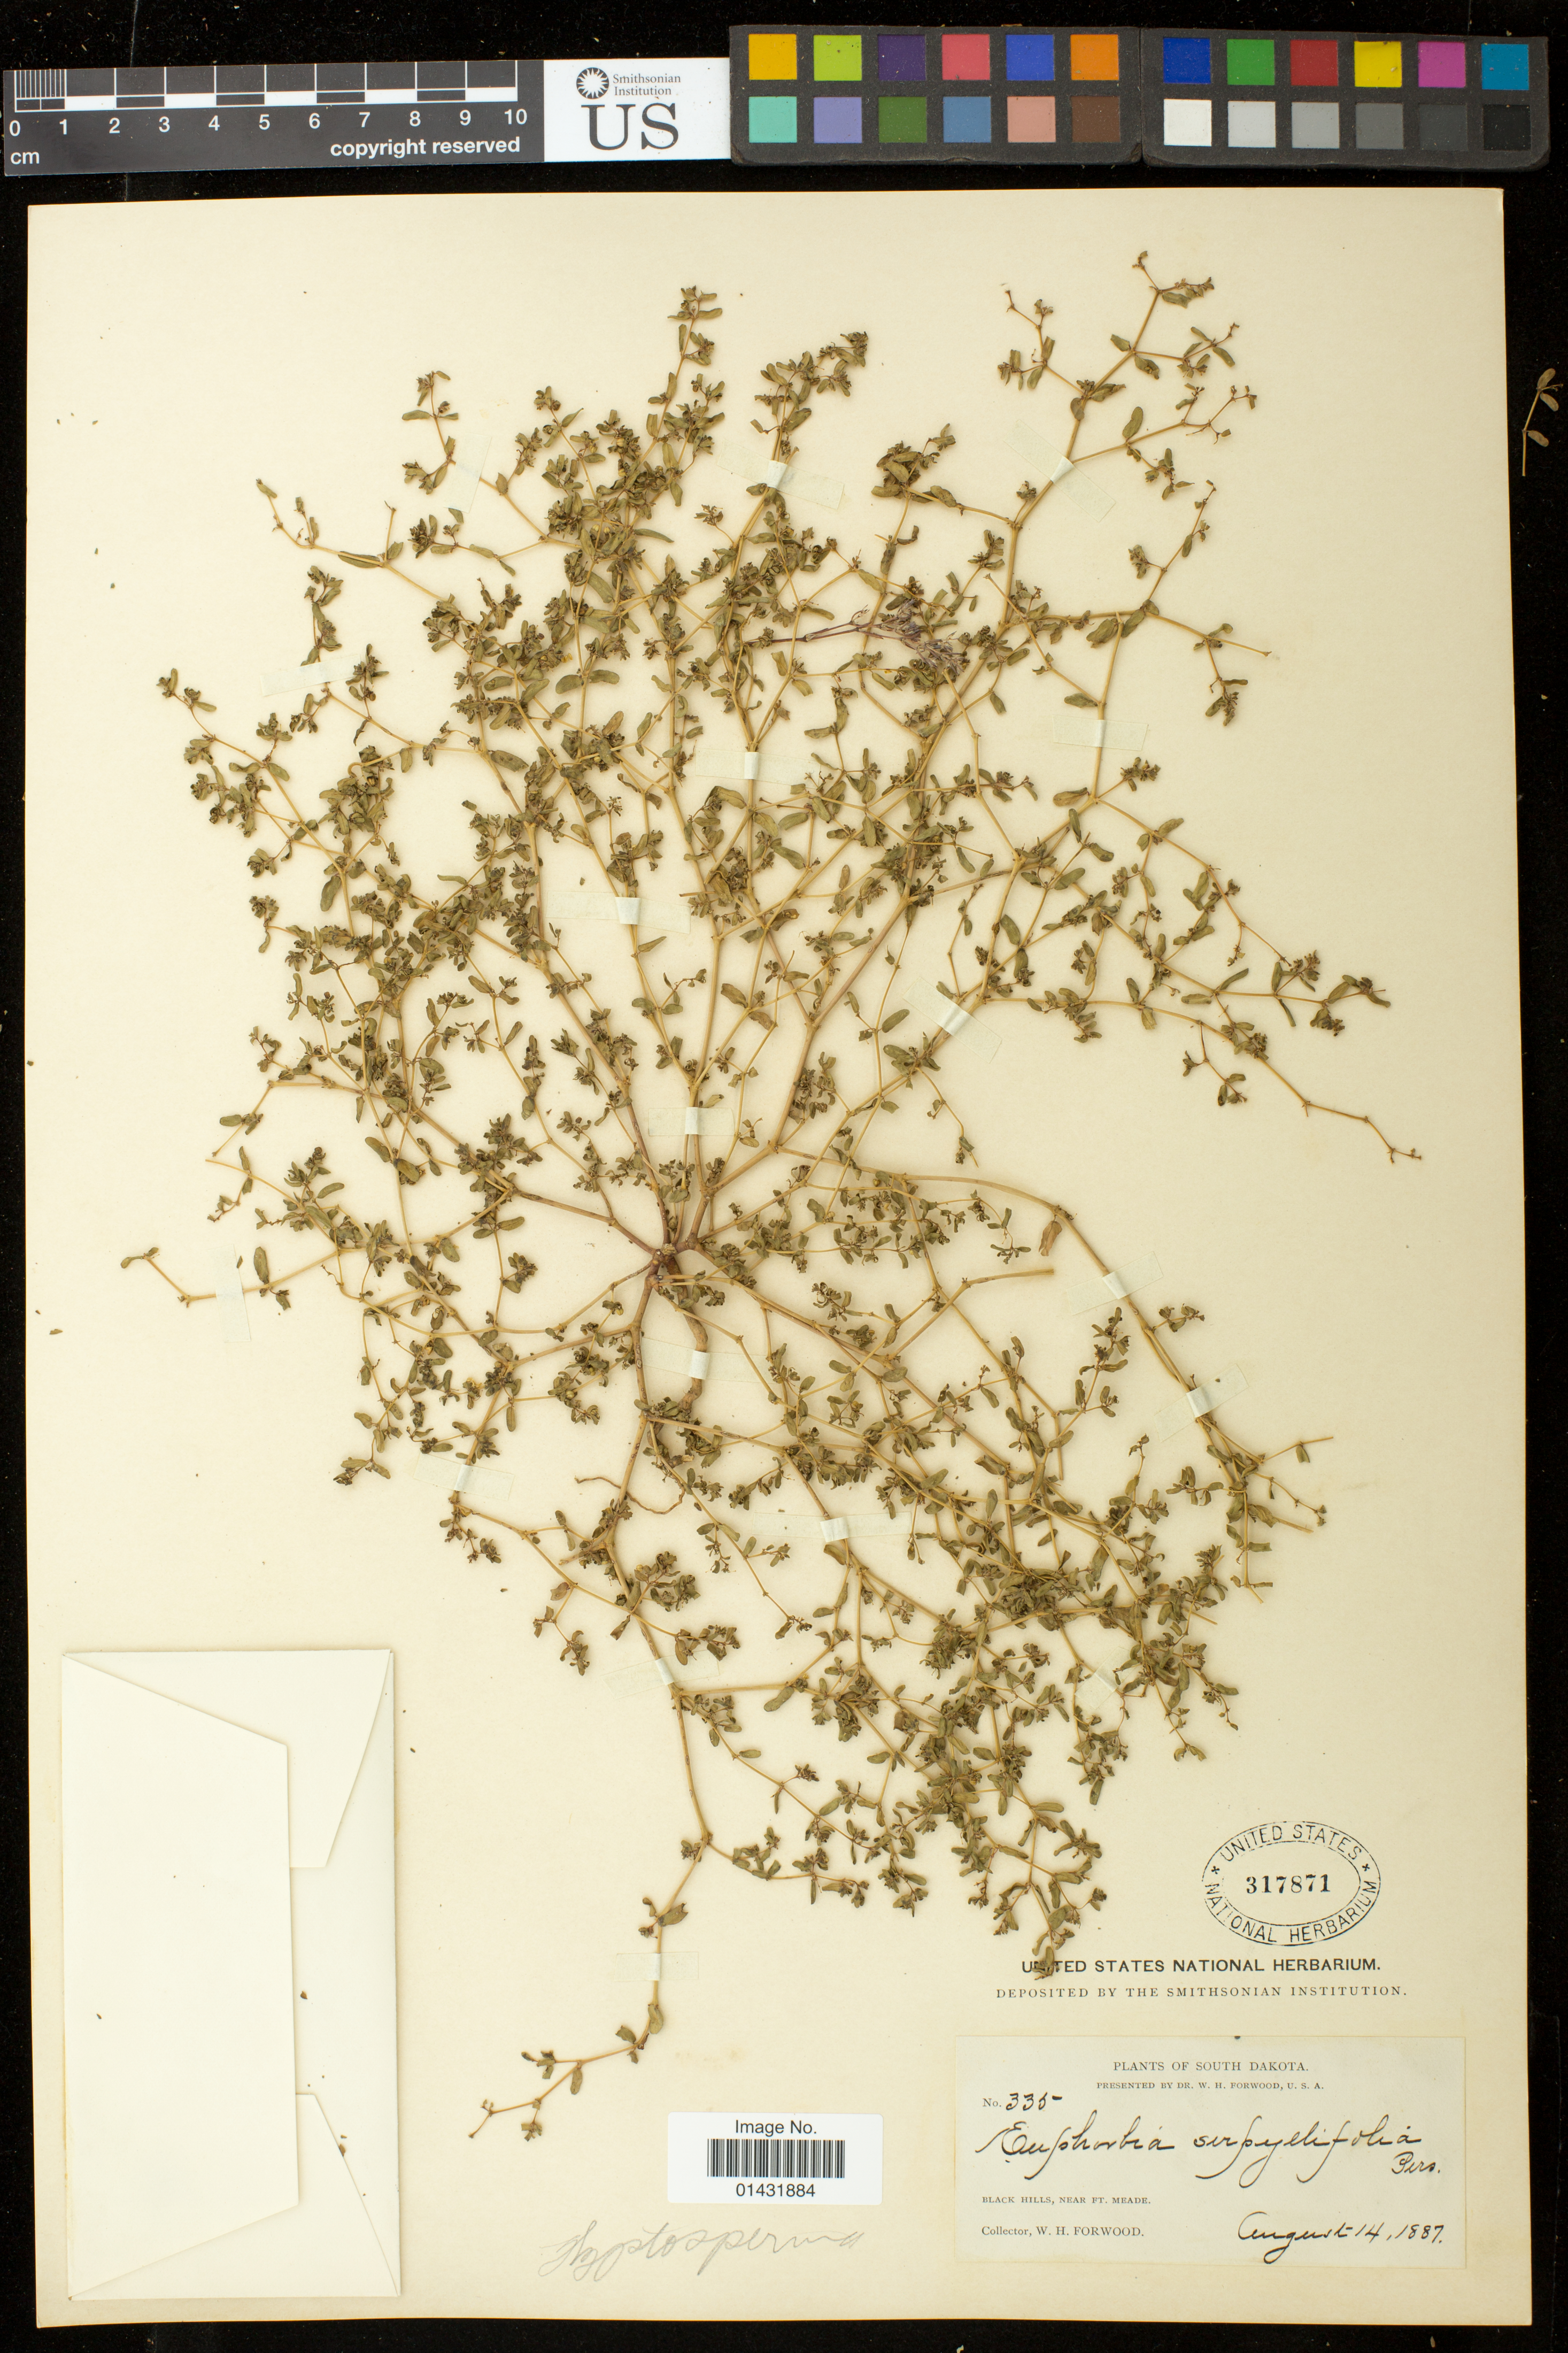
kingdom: Plantae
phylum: Tracheophyta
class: Magnoliopsida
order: Malpighiales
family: Euphorbiaceae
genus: Euphorbia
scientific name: Euphorbia glyptosperma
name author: Engelm.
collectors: W. Forwood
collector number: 335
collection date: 1887-08-14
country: United States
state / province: South Dakota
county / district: Meade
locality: Black Hills, near Ft. Meade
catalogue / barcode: US 317871